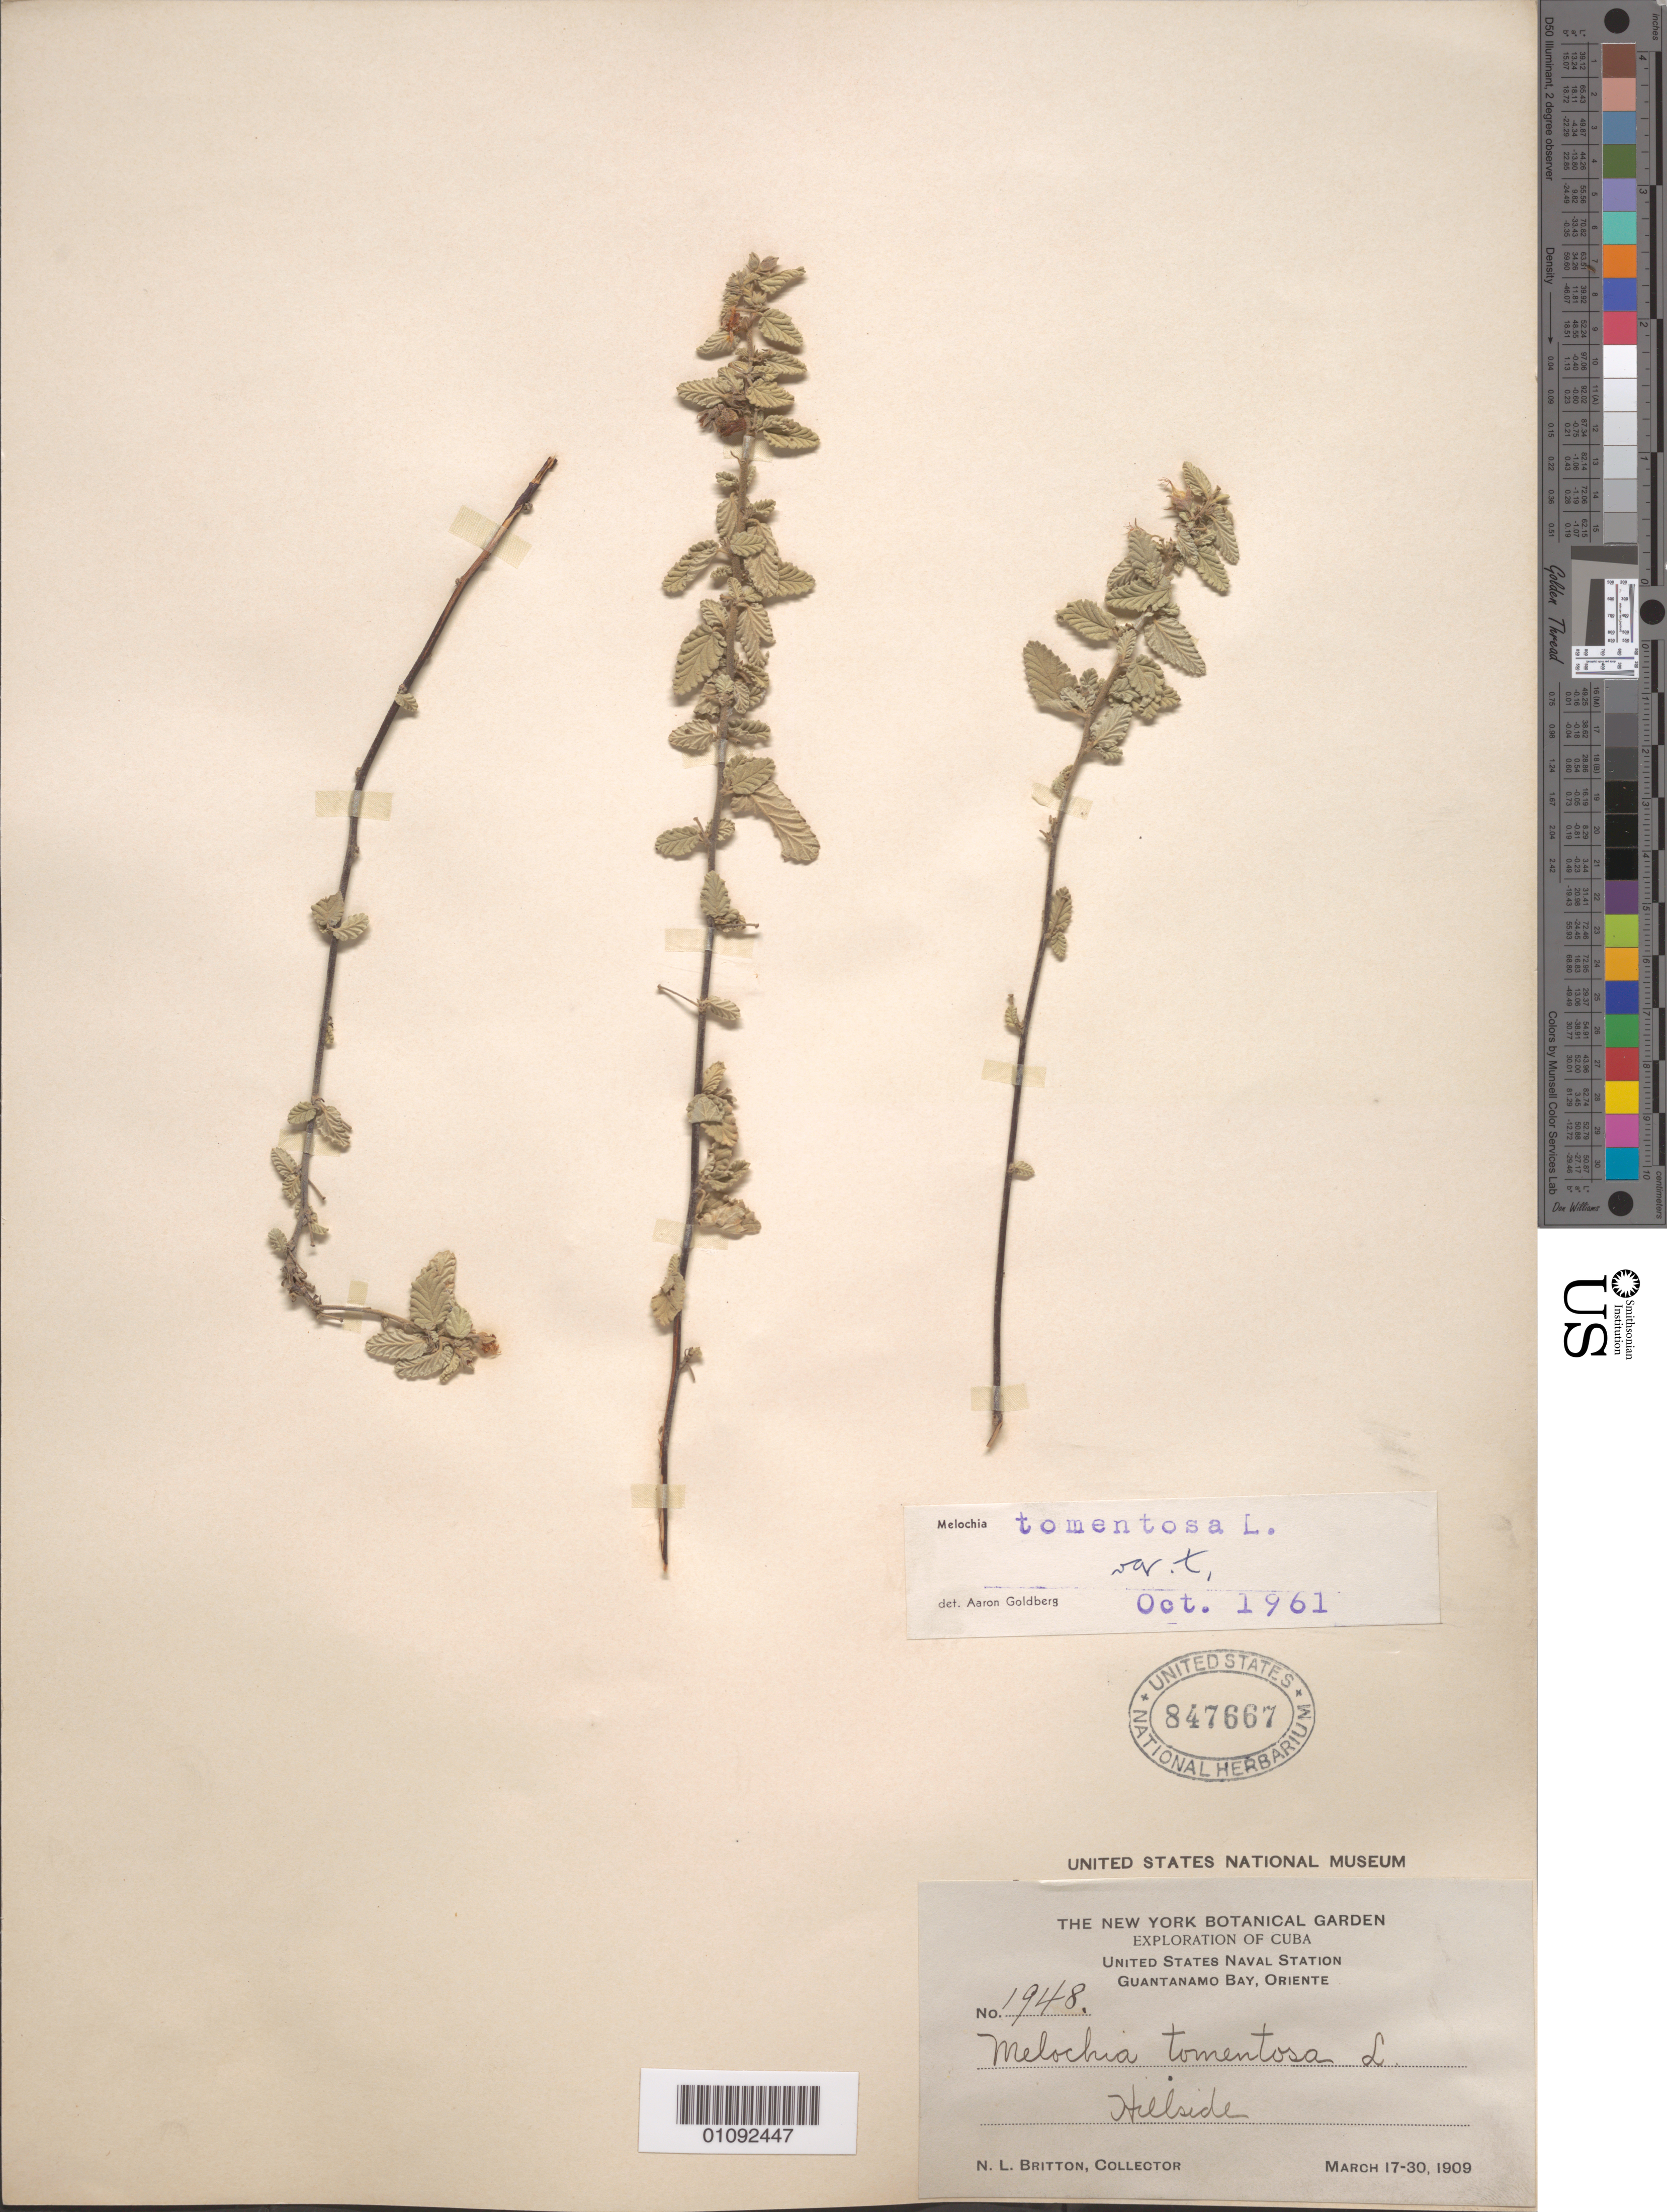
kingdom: Plantae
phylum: Tracheophyta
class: Magnoliopsida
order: Malvales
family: Malvaceae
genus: Melochia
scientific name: Melochia tomentosa var. tomentosa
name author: L.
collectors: N. Britton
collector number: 1948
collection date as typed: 17 Mar 1909 to 30 Mar 1909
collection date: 1909-03-17/1909-03-30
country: Cuba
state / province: Guantánamo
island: Cuba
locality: United States Naval Station, Guantánamo Bay, Oriente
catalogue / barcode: US 847667